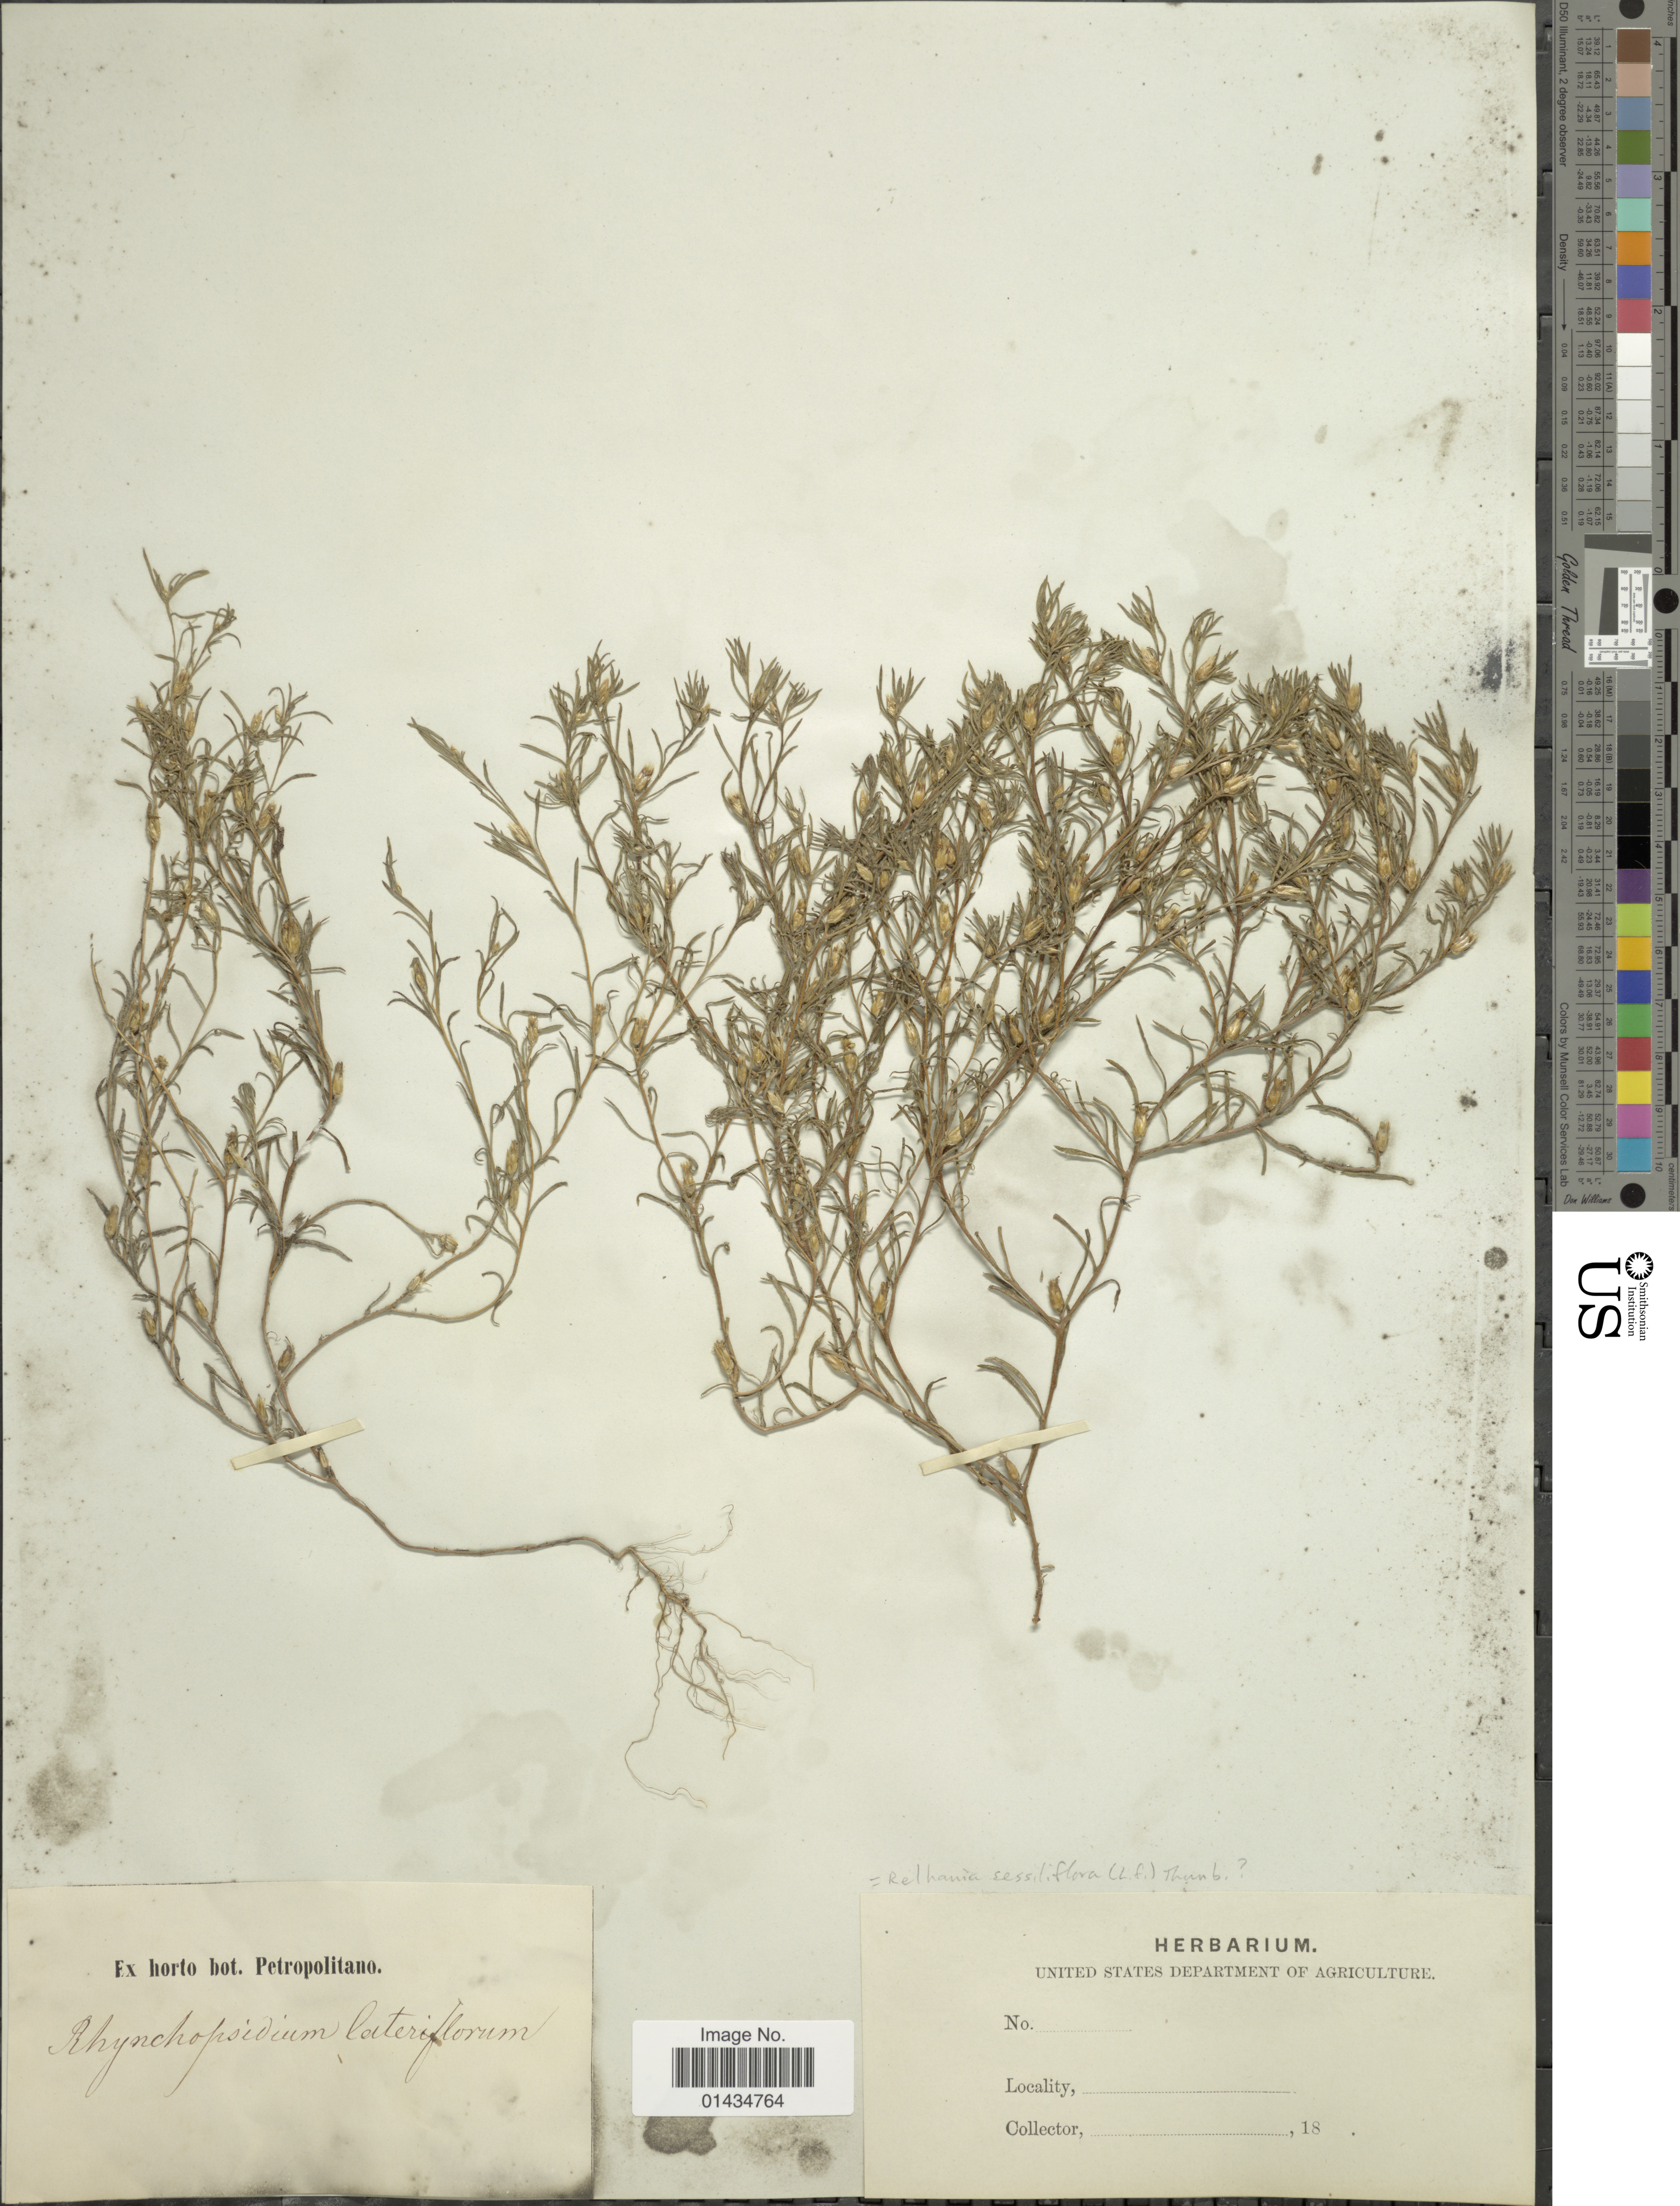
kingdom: Plantae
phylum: Tracheophyta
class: Magnoliopsida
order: Asterales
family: Asteraceae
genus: Relhania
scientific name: Relhania sessiflora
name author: Thunb.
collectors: ex Horto Bot. Petropolitano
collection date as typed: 18